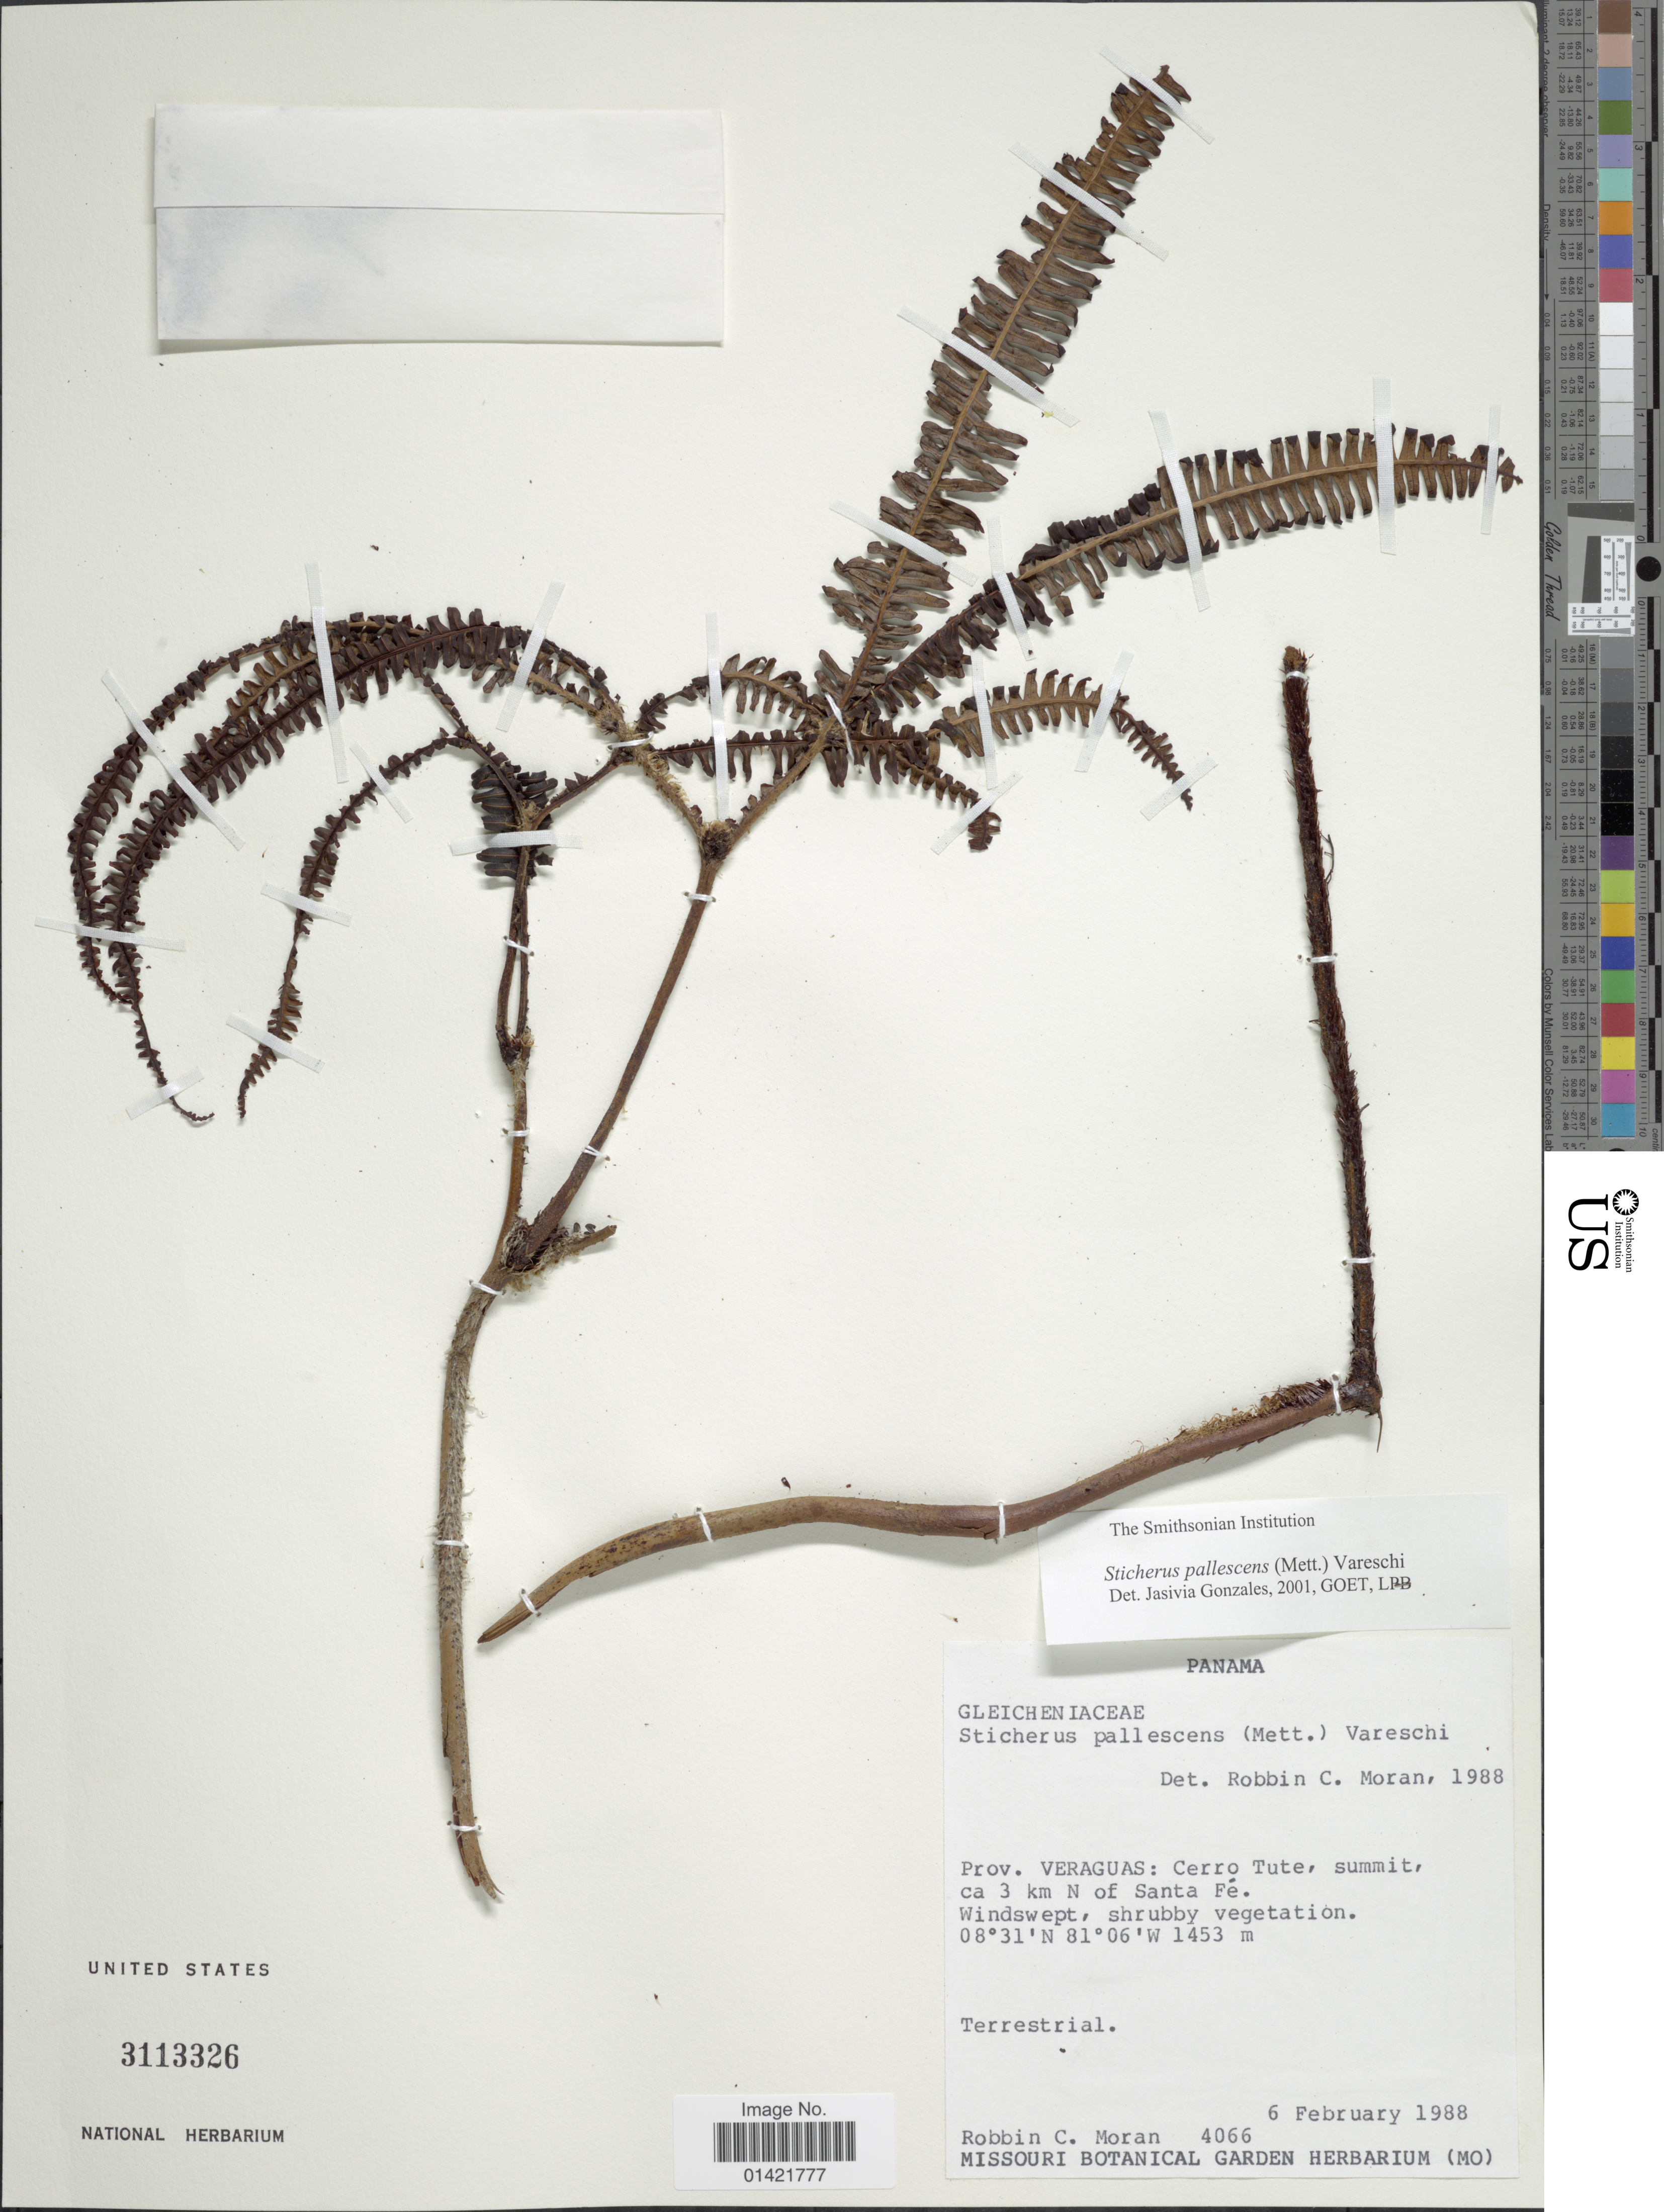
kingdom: Plantae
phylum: Tracheophyta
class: Polypodiopsida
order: Gleicheniales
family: Gleicheniaceae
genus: Sticherus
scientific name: Sticherus pallescens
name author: (Mett.) Vareschi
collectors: R. C. Moran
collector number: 4066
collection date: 1988-02-06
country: Panama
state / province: Veraguas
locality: Prov. Veraguas: Cerro Ture, summit, ca 3 km N of Santa Fe.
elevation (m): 1453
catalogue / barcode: US 3113326